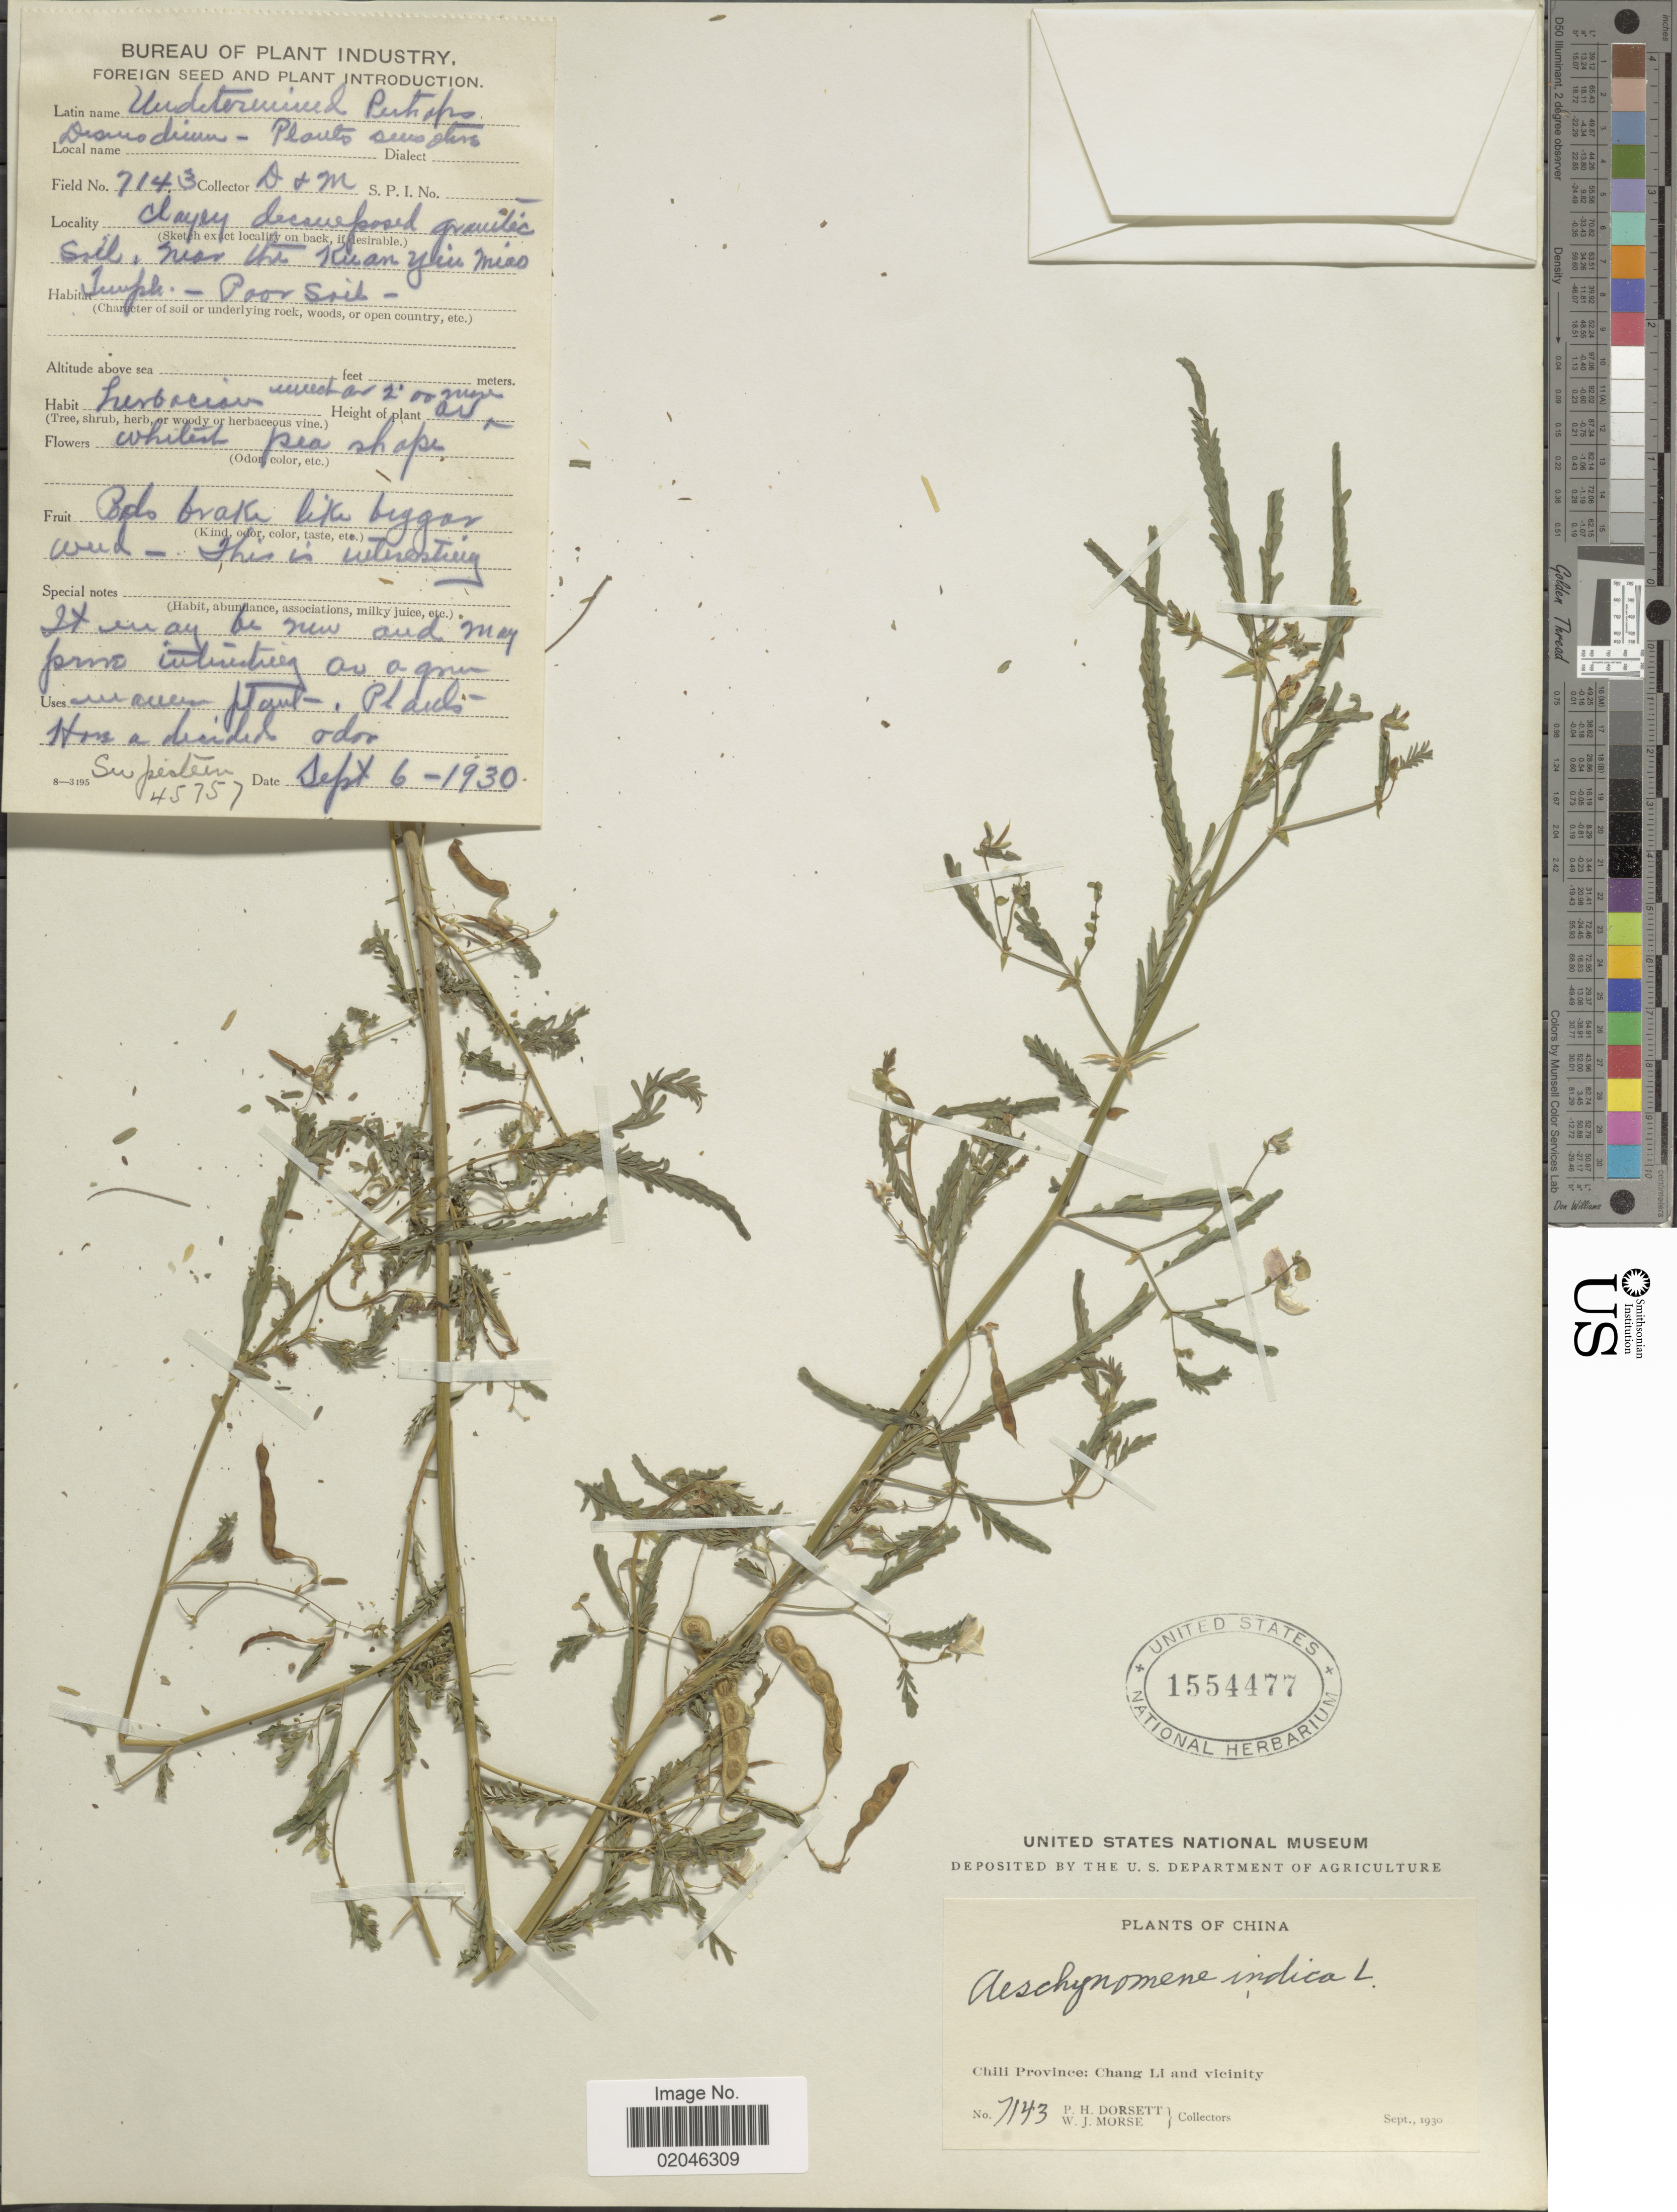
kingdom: Plantae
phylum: Tracheophyta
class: Magnoliopsida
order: Fabales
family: Fabaceae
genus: Aeschynomene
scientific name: Aeschynomene indica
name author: L.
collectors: P. H. Dorsett & W. J. Morse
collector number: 7143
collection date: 1930-09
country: China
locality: Chili Province: Chang Li and vicinity.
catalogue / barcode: US 1554477